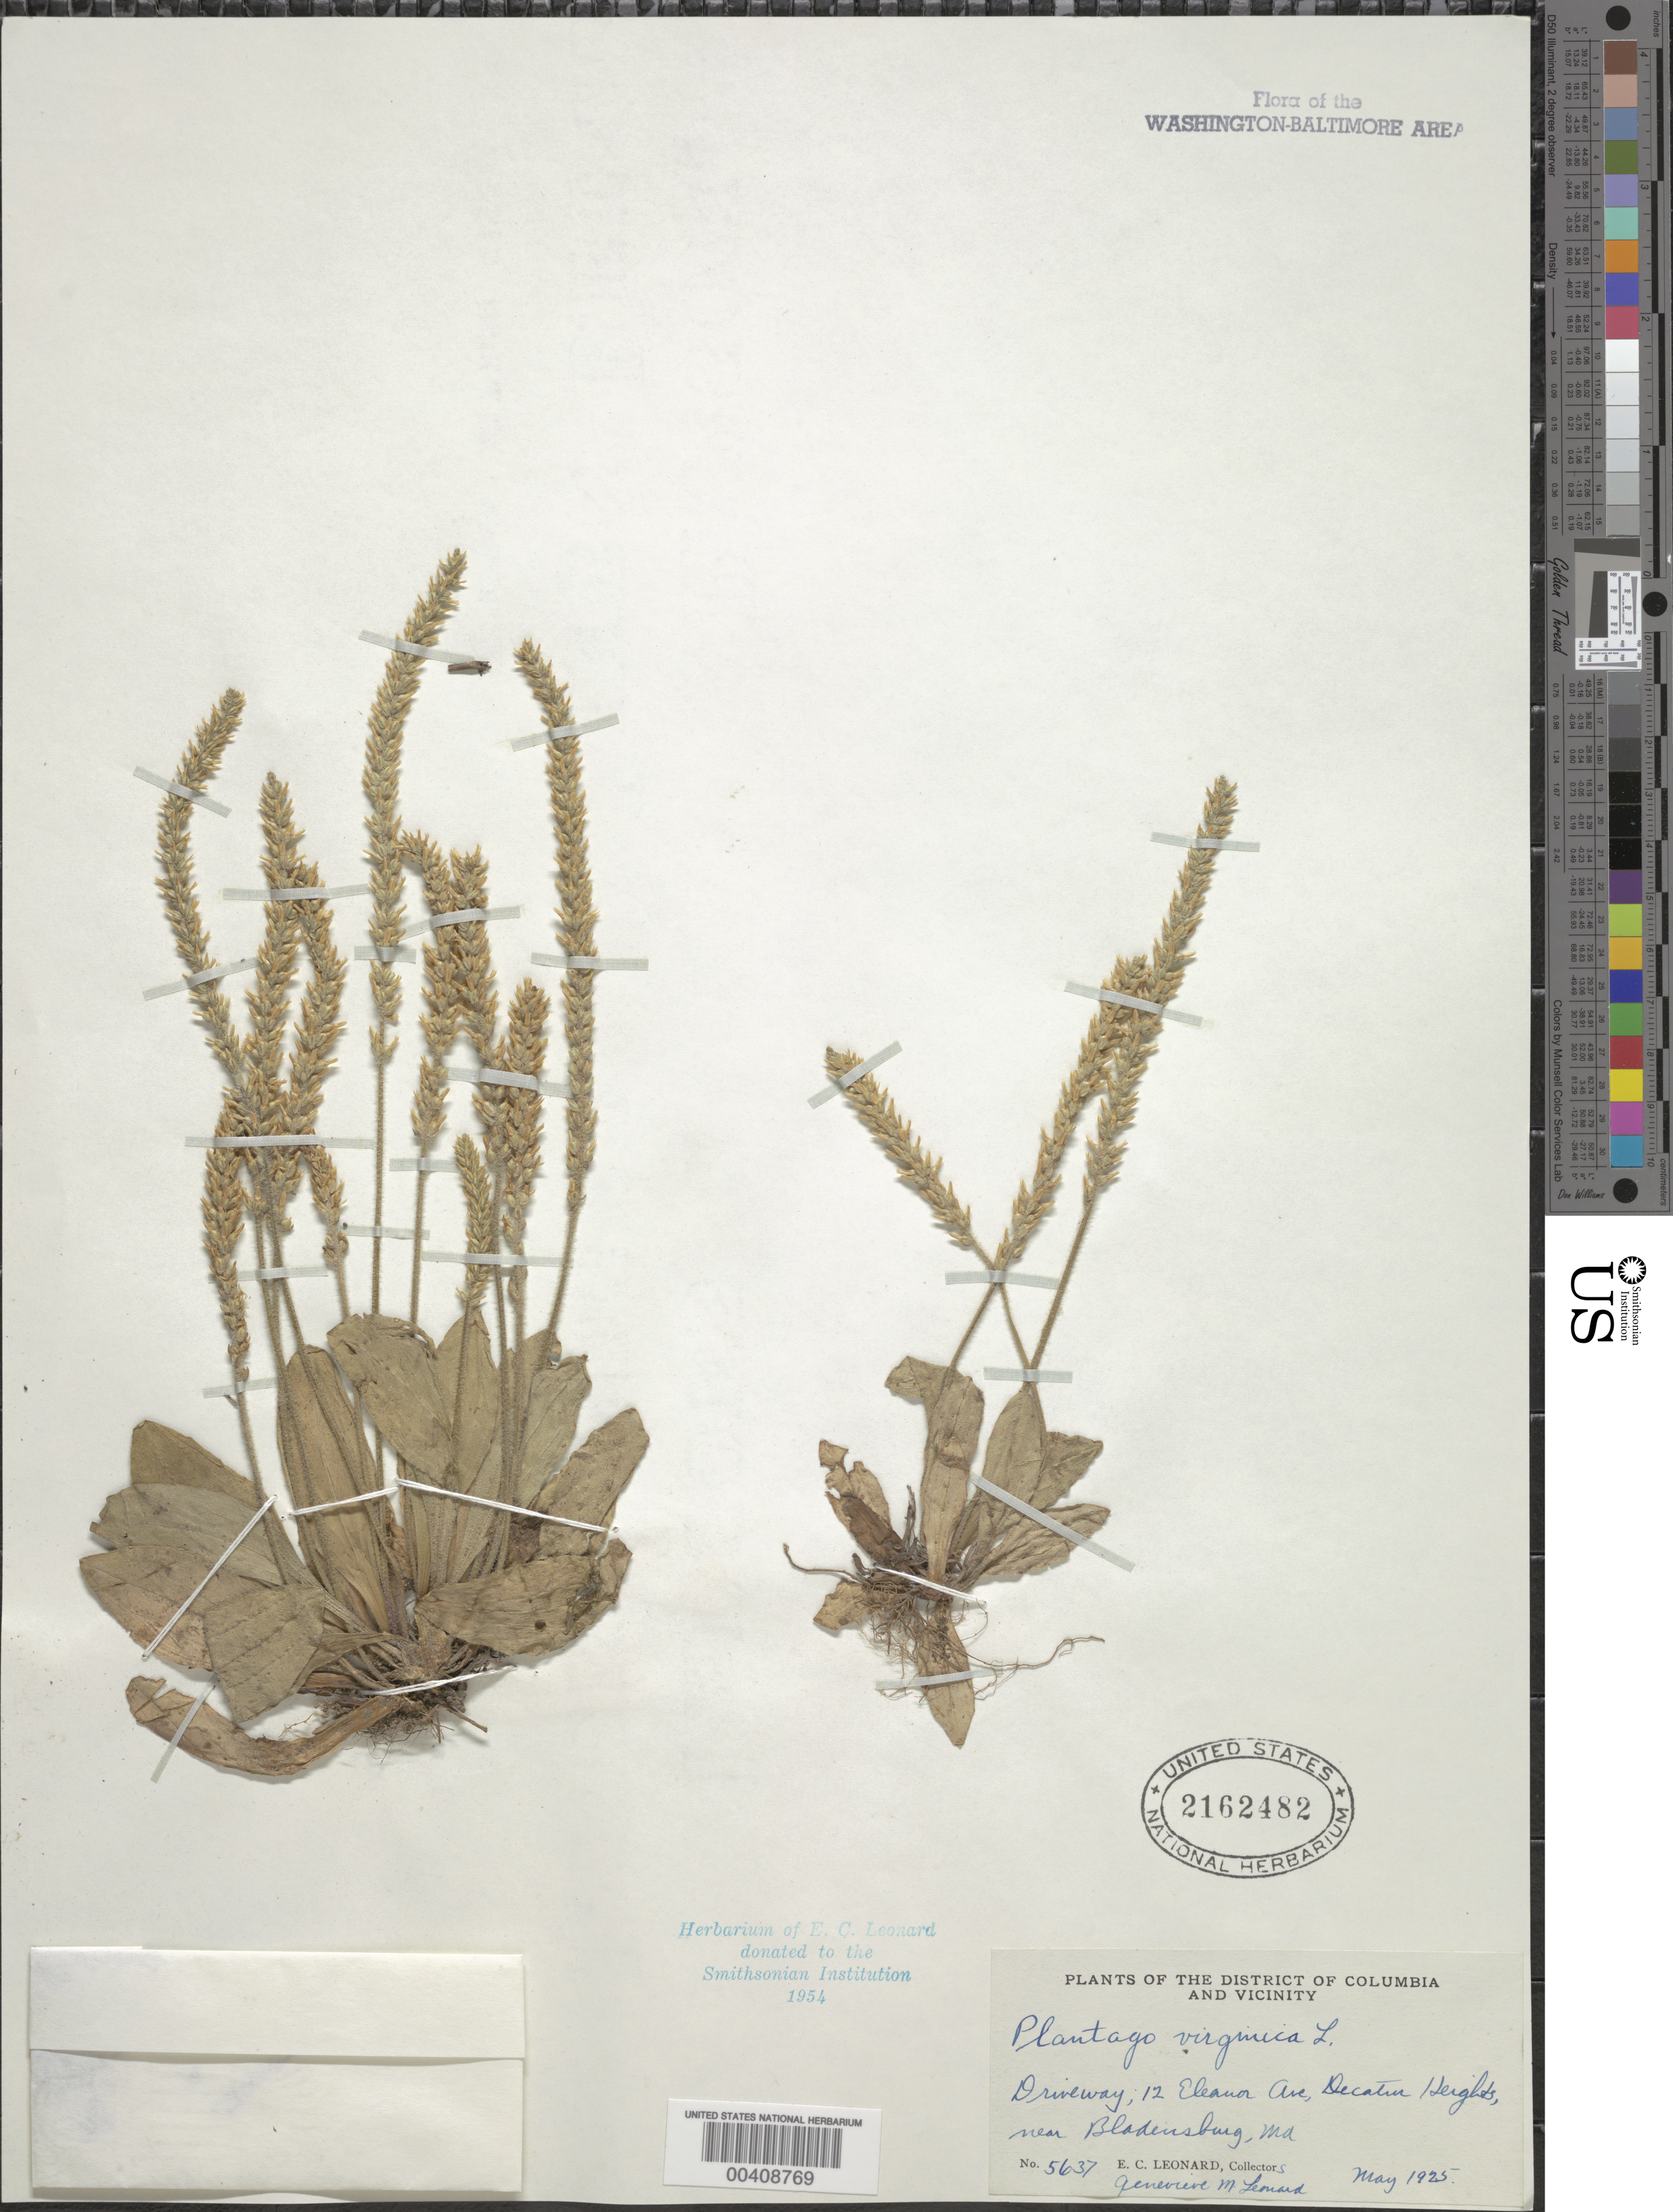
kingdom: Plantae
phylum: Tracheophyta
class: Magnoliopsida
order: Lamiales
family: Plantaginaceae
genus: Plantago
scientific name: Plantago virginica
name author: L.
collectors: E. C. Leonard & G. M. Leonard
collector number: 5637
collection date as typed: May 1925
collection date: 1925-05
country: United States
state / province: Maryland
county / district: Prince George's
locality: Bladensburg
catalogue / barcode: US 2162482